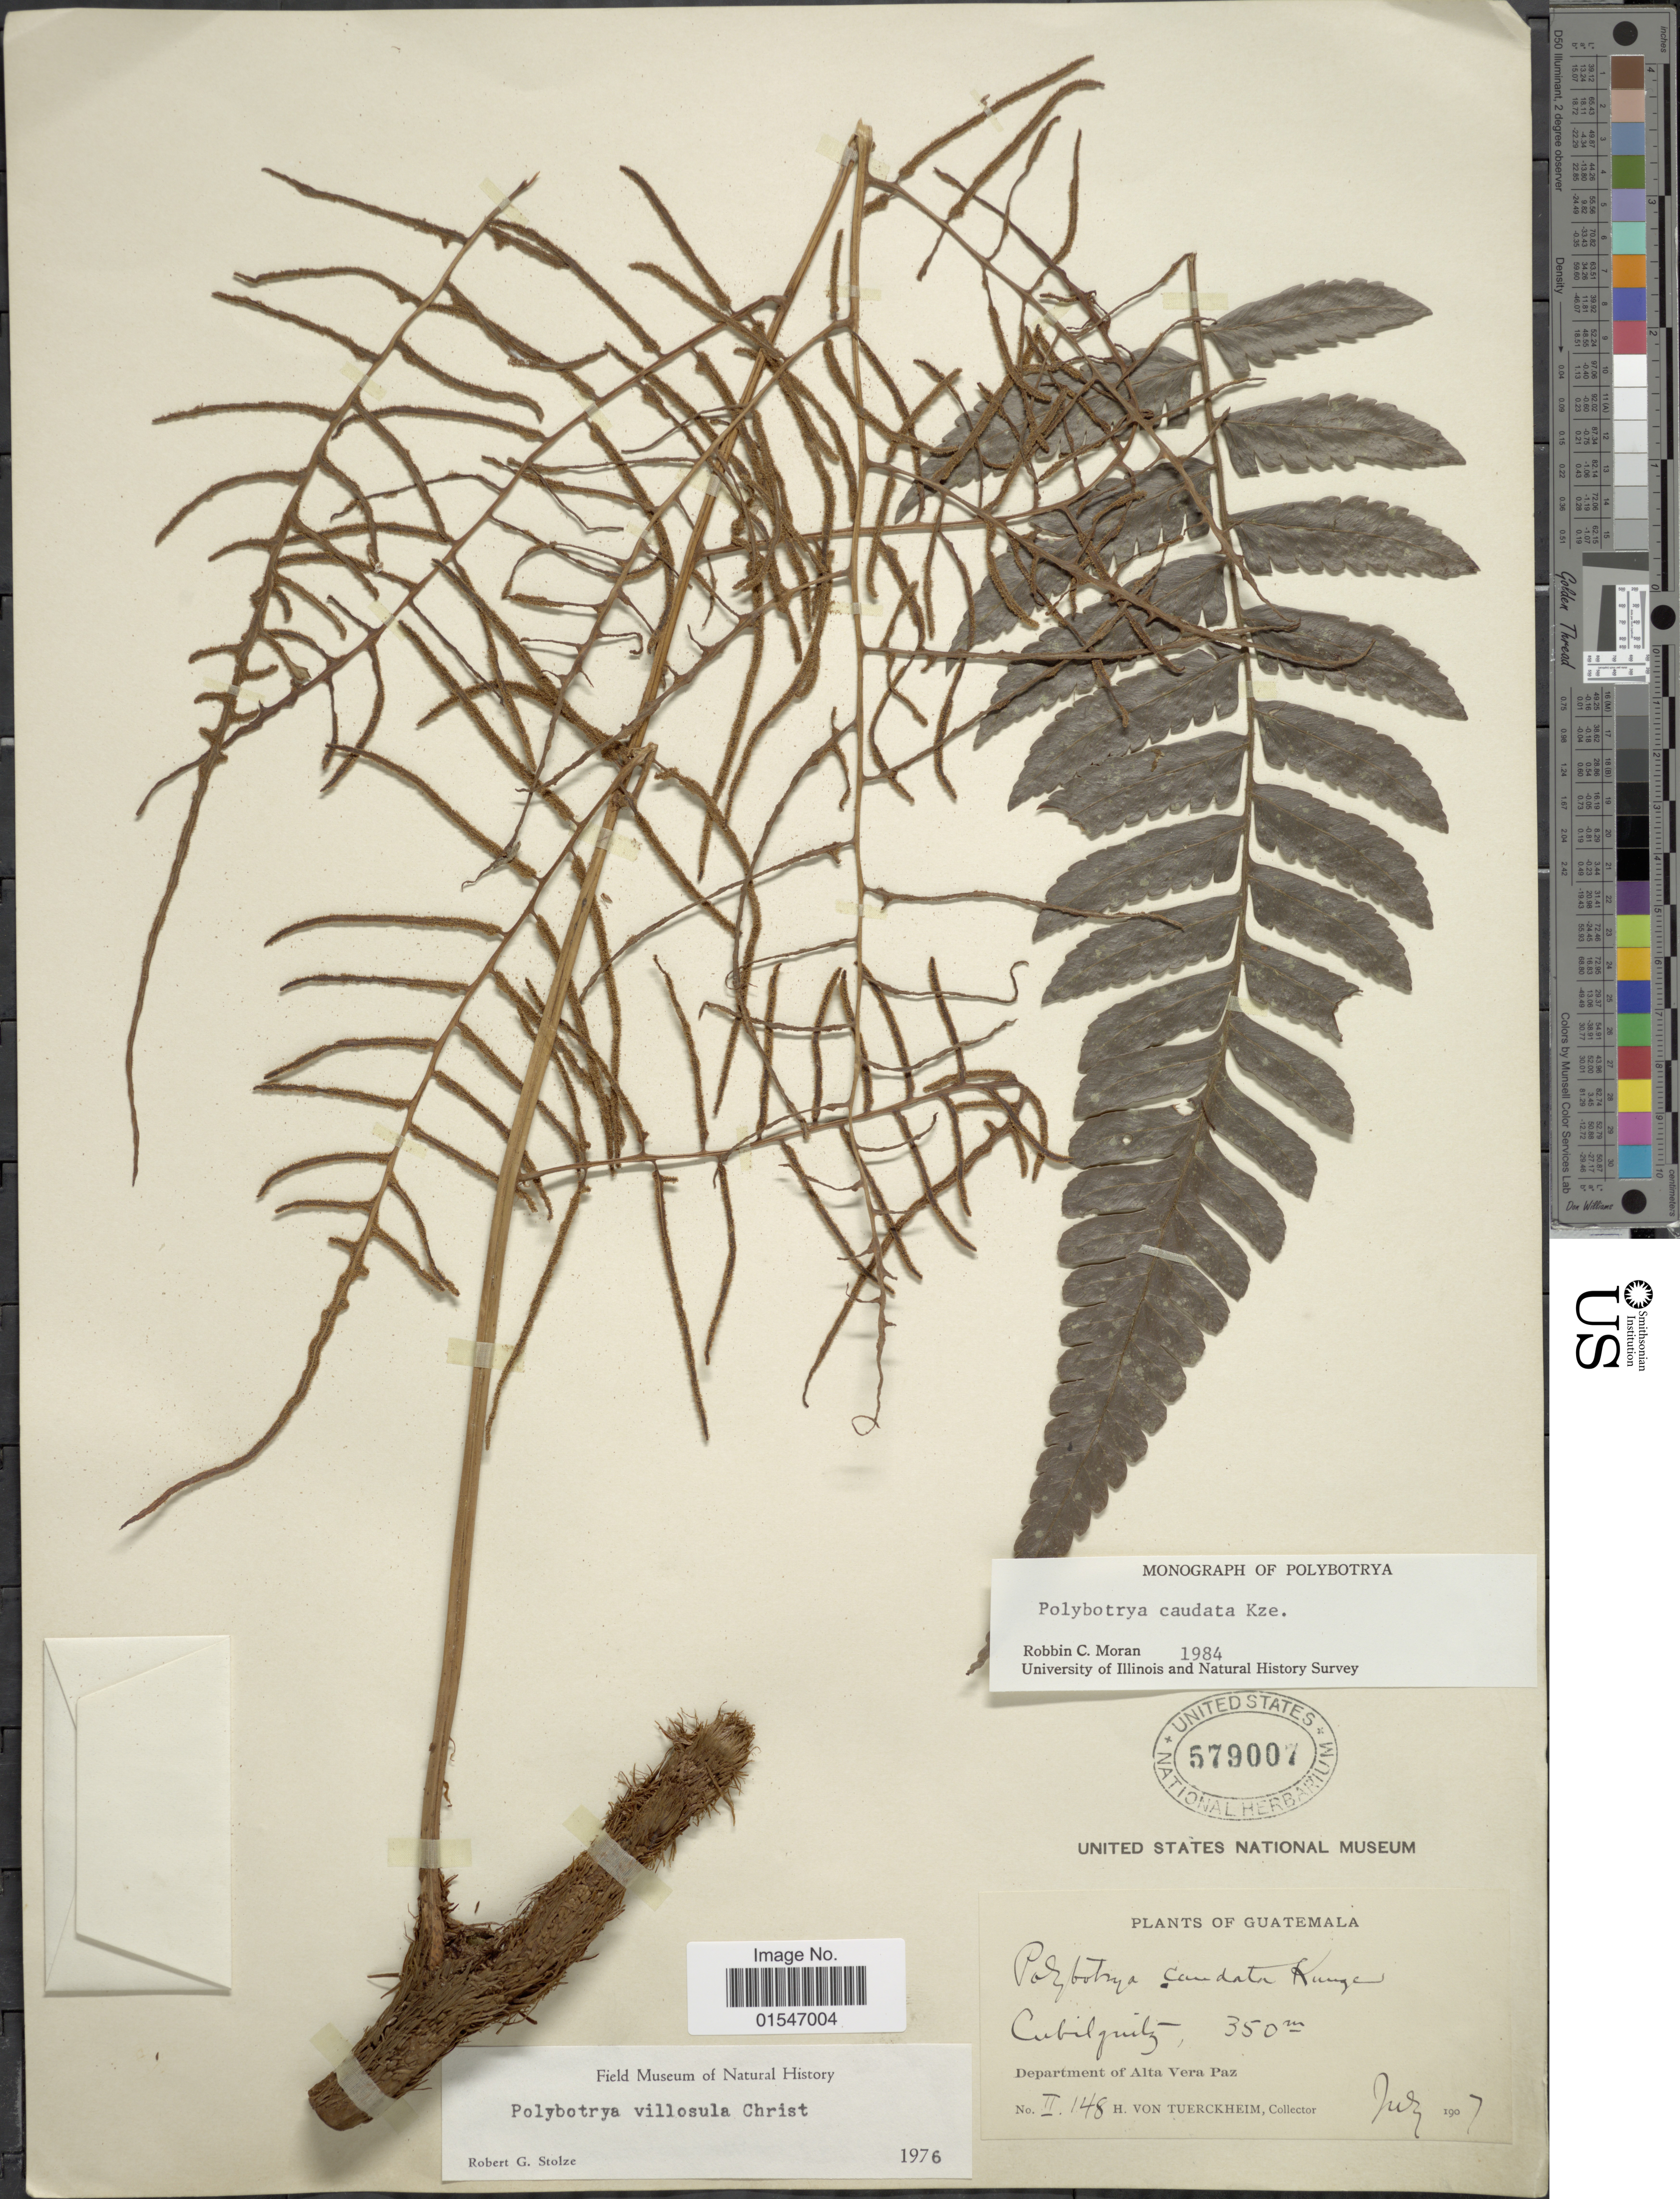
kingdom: Plantae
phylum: Tracheophyta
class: Polypodiopsida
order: Polypodiales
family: Dryopteridaceae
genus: Polybotrya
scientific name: Polybotrya caudata f. villosa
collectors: H. von Türckheim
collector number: II148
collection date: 1907-07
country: Guatemala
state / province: Alta Verapaz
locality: Guatemala. Cubilquitz. Department of Alta Vera Paz.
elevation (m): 350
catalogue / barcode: US 579007